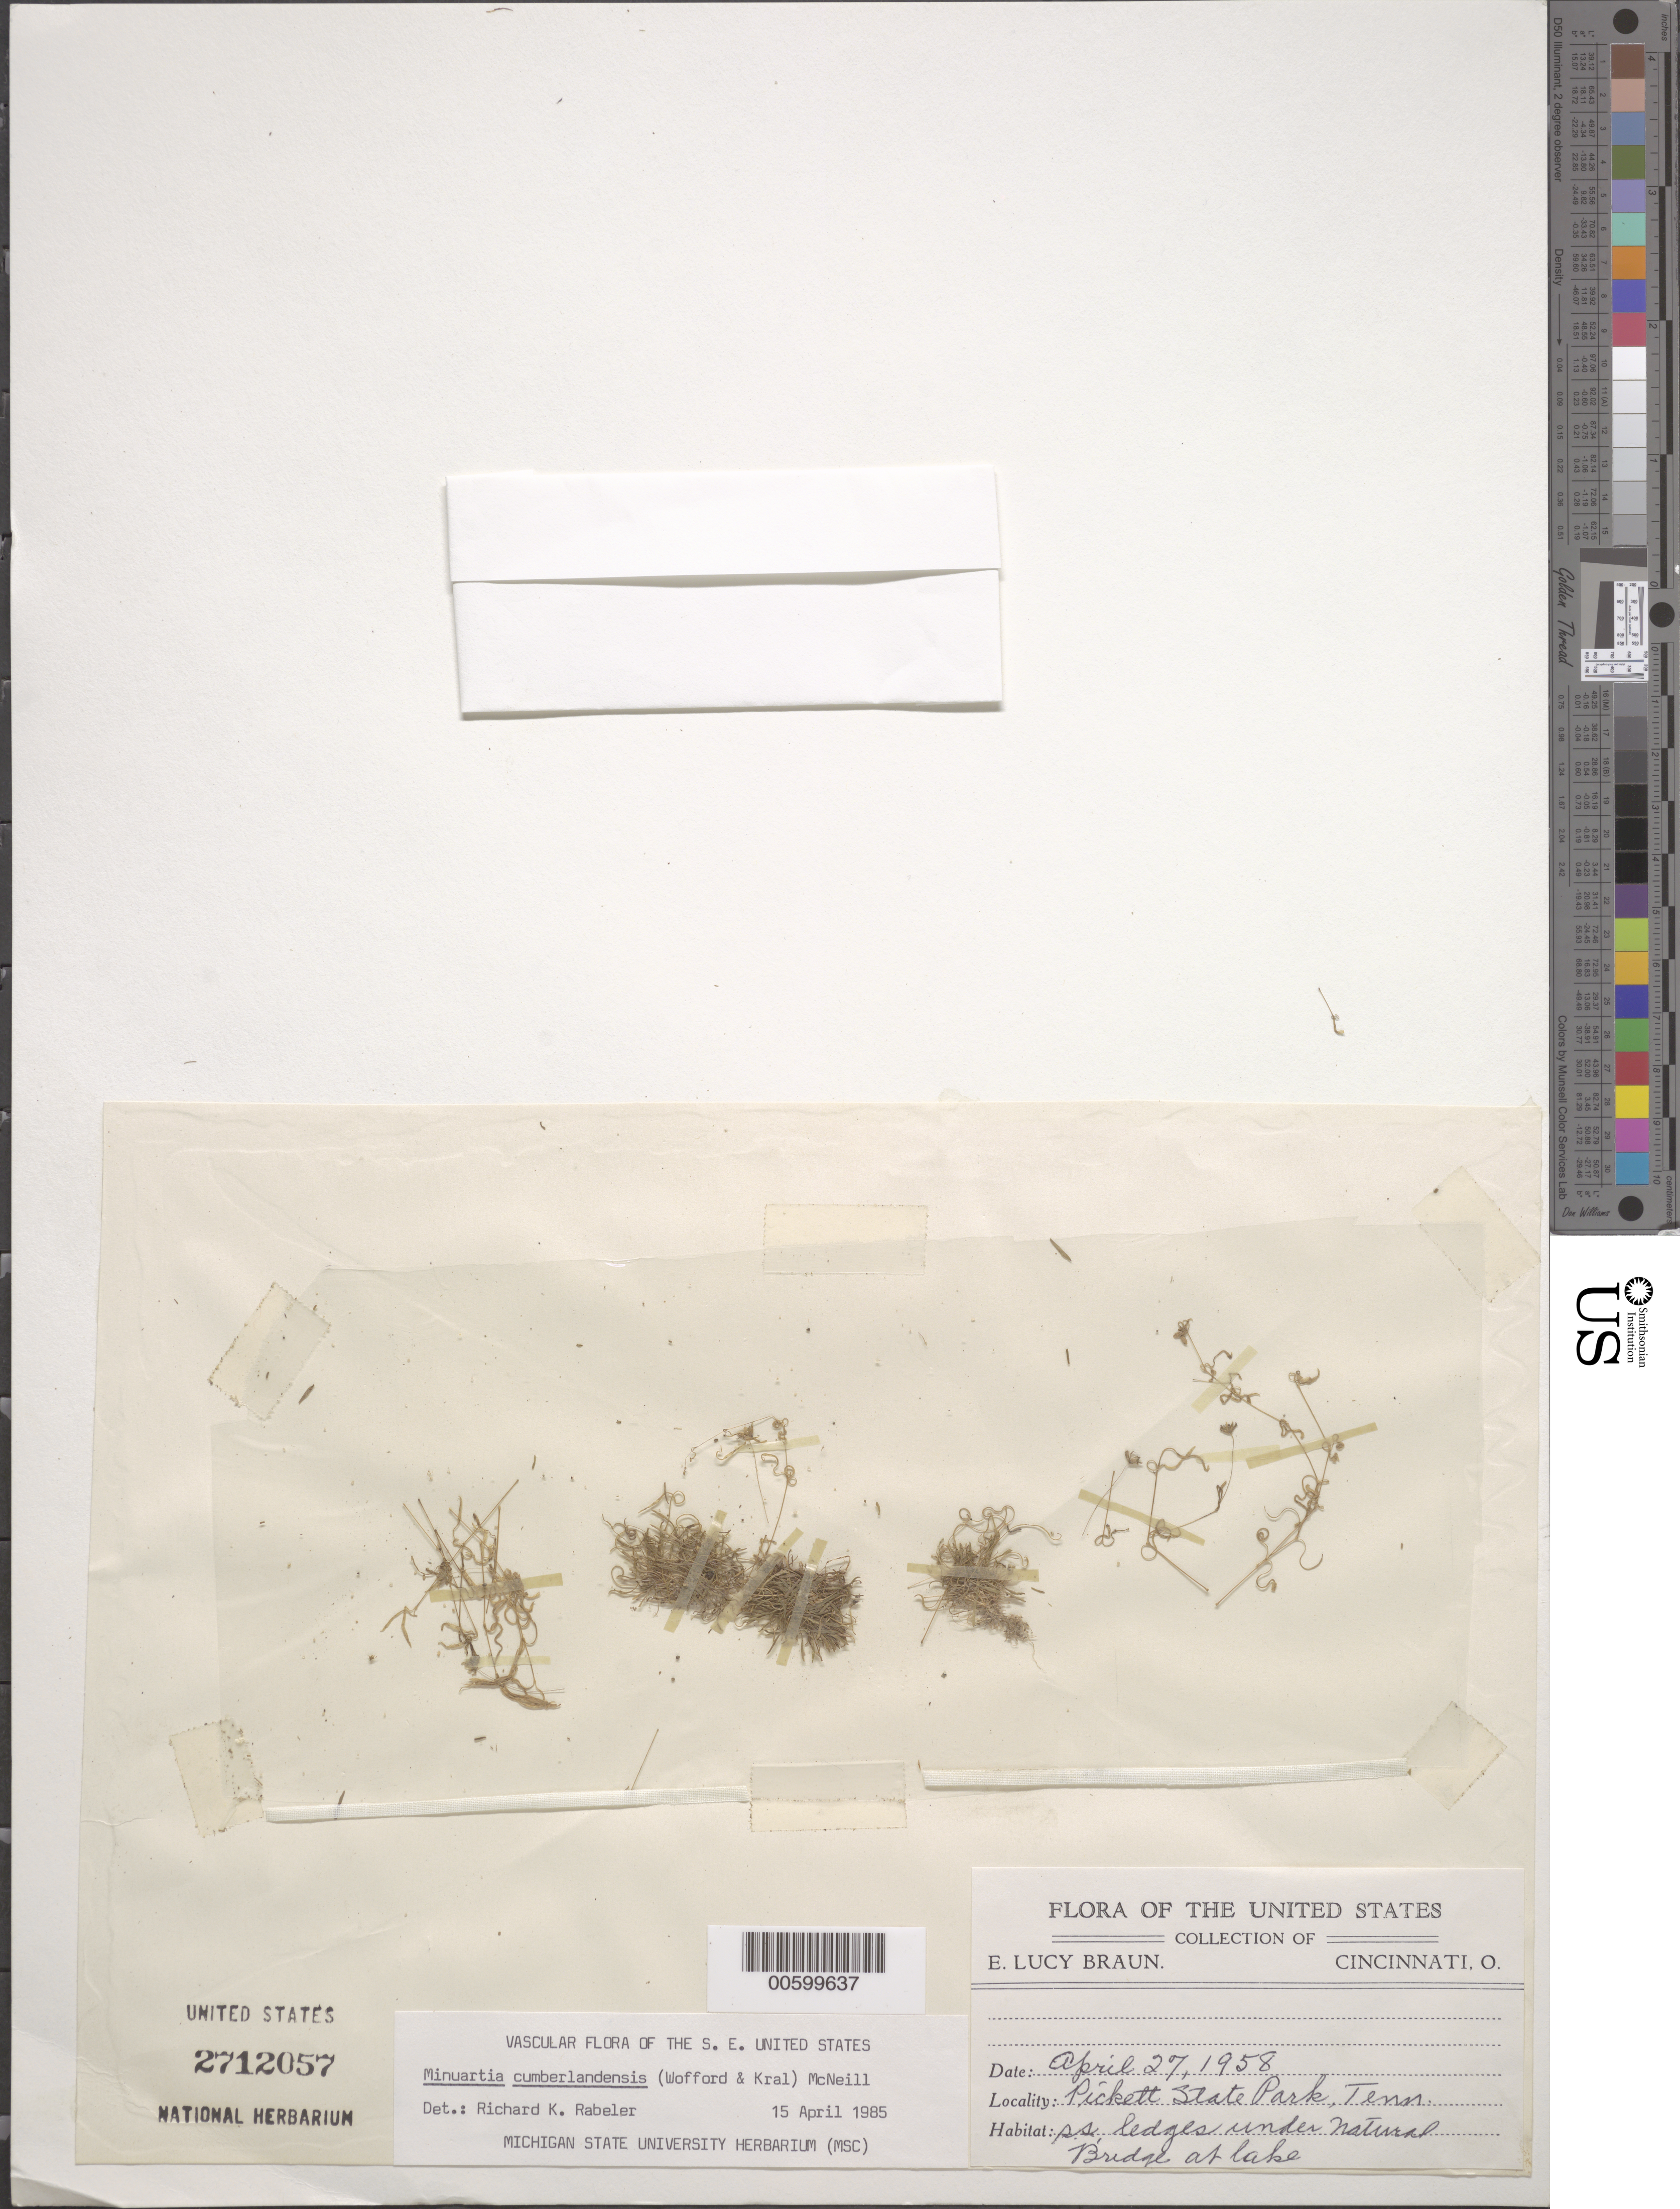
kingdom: Plantae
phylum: Tracheophyta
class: Magnoliopsida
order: Caryophyllales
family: Caryophyllaceae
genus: Arenaria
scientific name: Arenaria cumberlandensis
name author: Wofford & Kral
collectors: E. L. Braun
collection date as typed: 27 Apr 1958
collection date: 1958-04-27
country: United States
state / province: Tennessee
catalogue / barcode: US 2712057